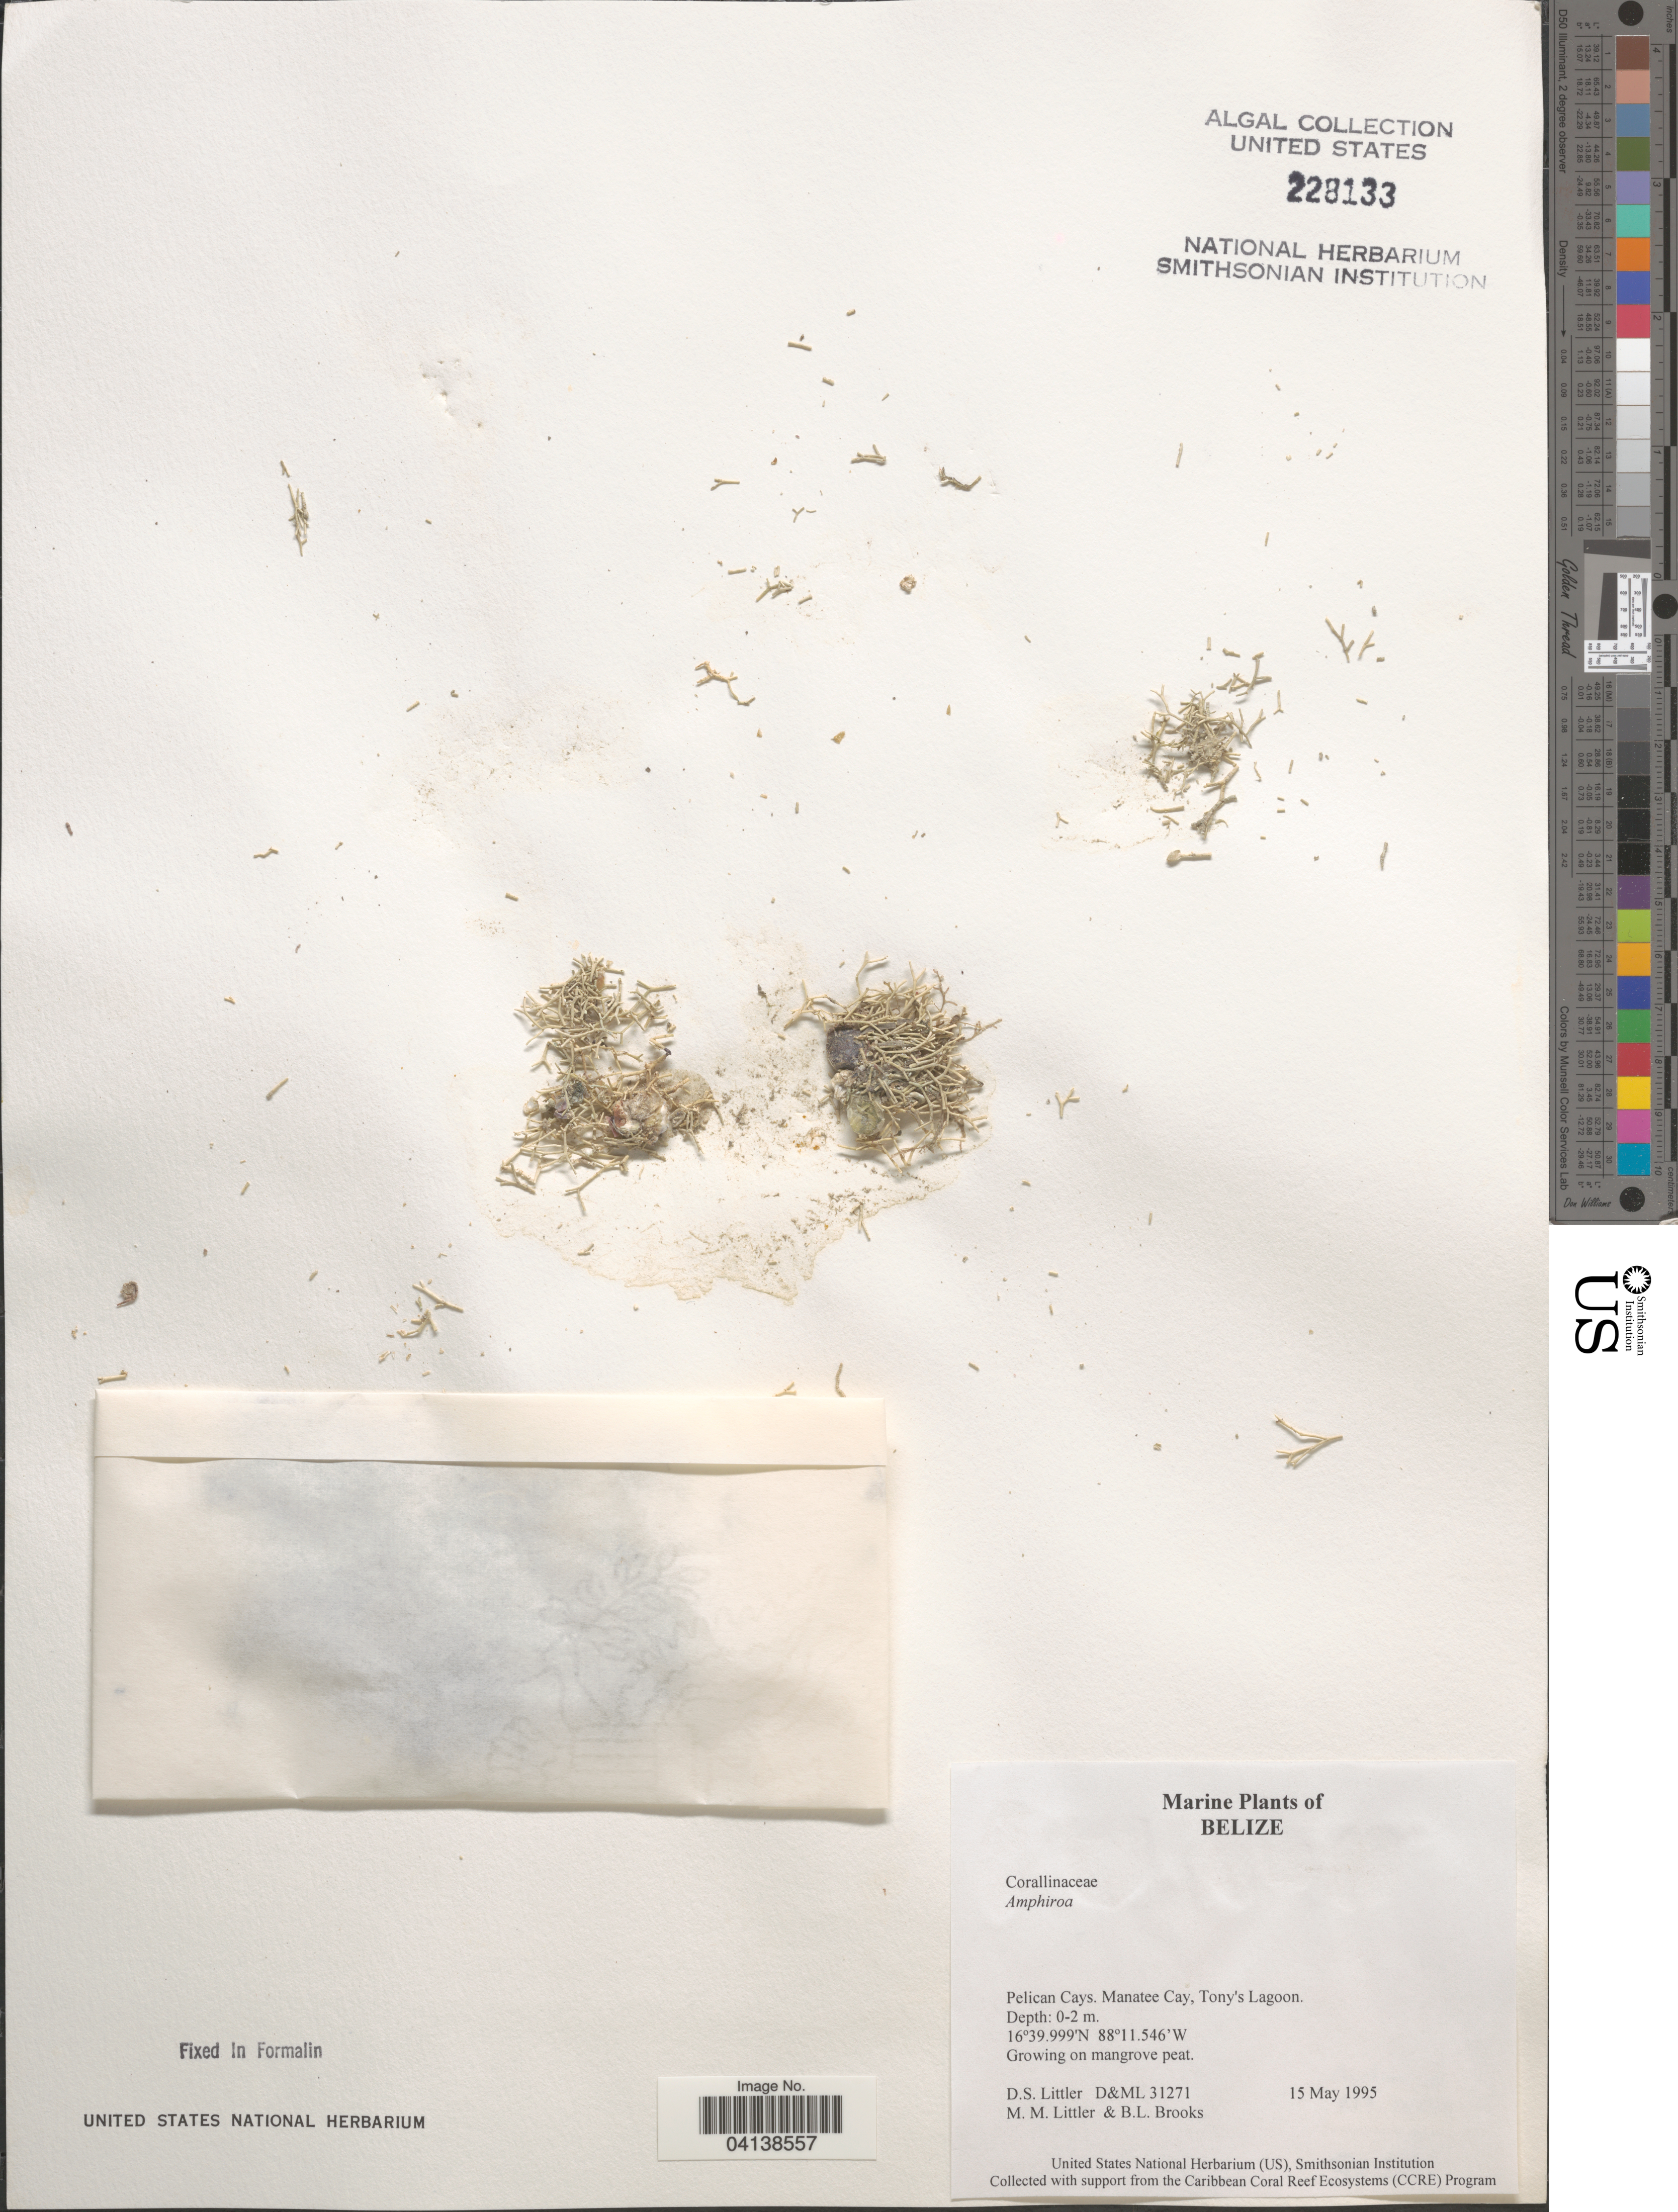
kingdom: Plantae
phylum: Rhodophyta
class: Florideophyceae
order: Corallinales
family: Lithophyllaceae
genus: Amphiroa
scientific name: Amphiroa sp.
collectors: D. S. Littler & B. Brooks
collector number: D&ML31271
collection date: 1995-05-15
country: Belize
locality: Pelican Cays. Manatee Cay, Tony's Lagoon.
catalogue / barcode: US 228133